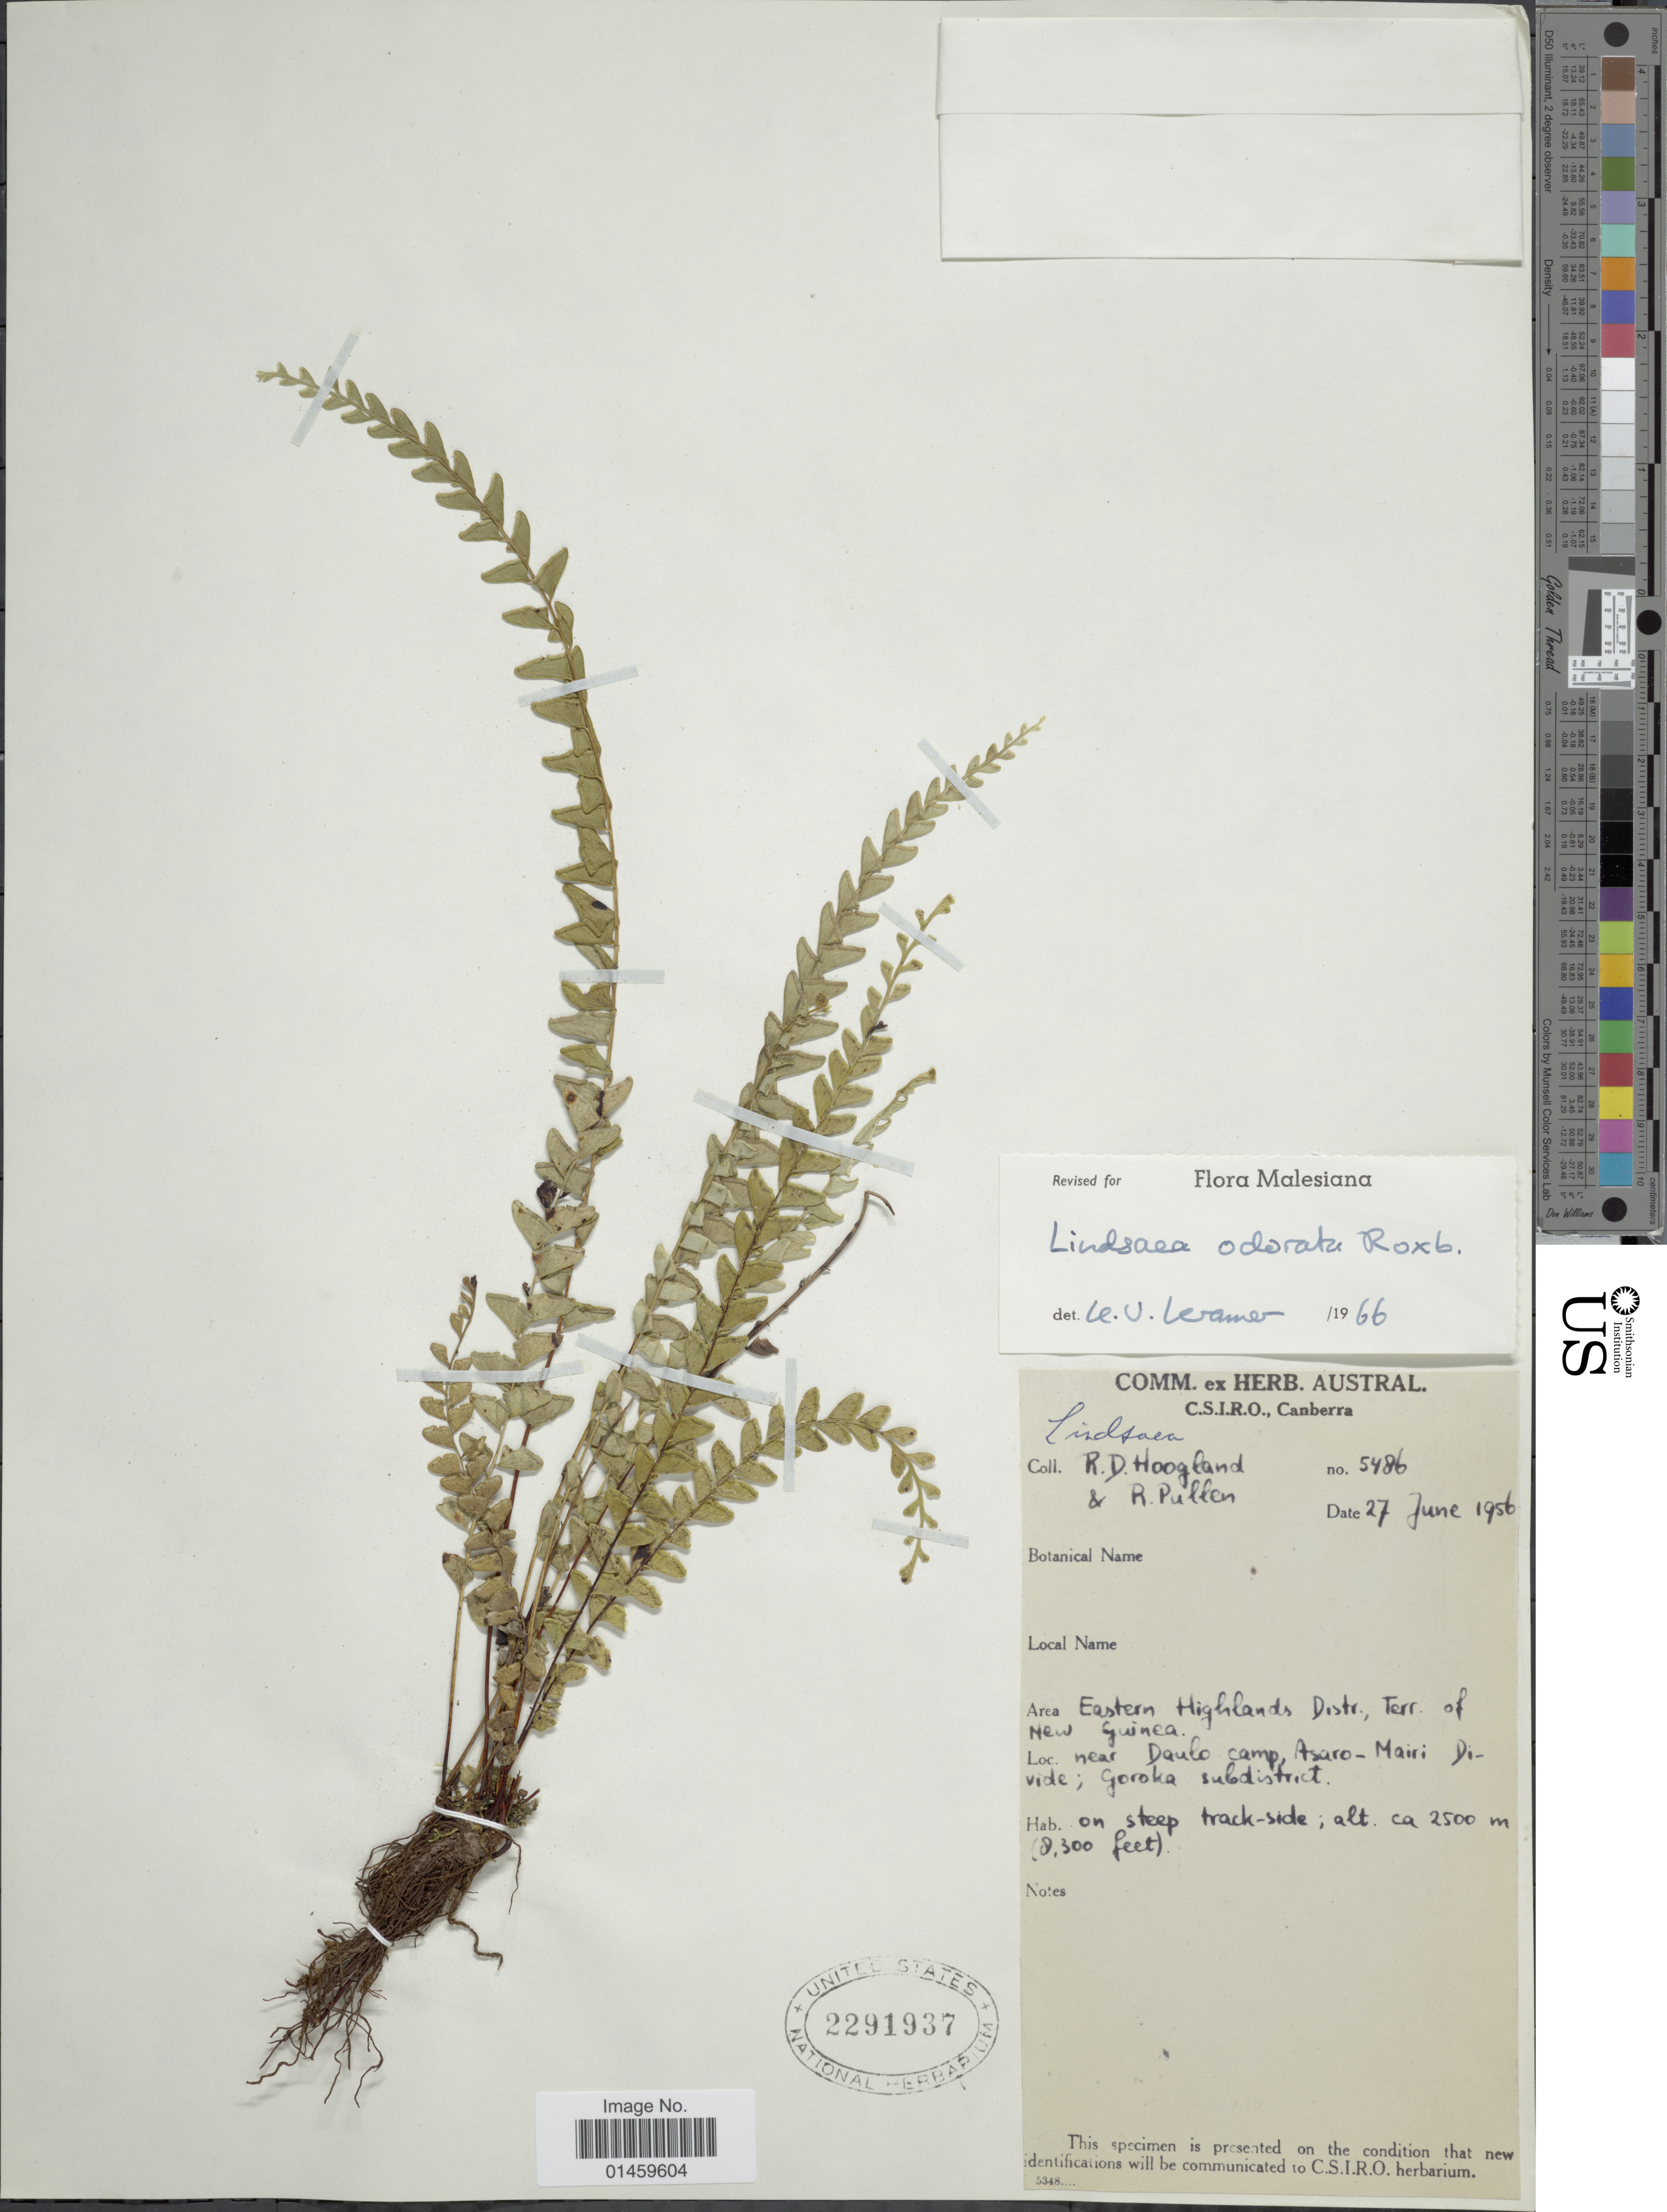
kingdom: Plantae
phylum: Tracheophyta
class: Polypodiopsida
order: Polypodiales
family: Lindsaeaceae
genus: Lindsaea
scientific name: Lindsaea odorata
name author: Roxb.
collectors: R. D. Hoogland & R. Pullen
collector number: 5486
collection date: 1956-06-27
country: Papua New Guinea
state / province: Eastern Highlands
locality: Eastern Highlands Distr., Terr. of New Guinea. Near Daulo camp, Asaro-Mairi Divide; Goroka subdistrict.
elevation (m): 2500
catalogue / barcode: US 2291937